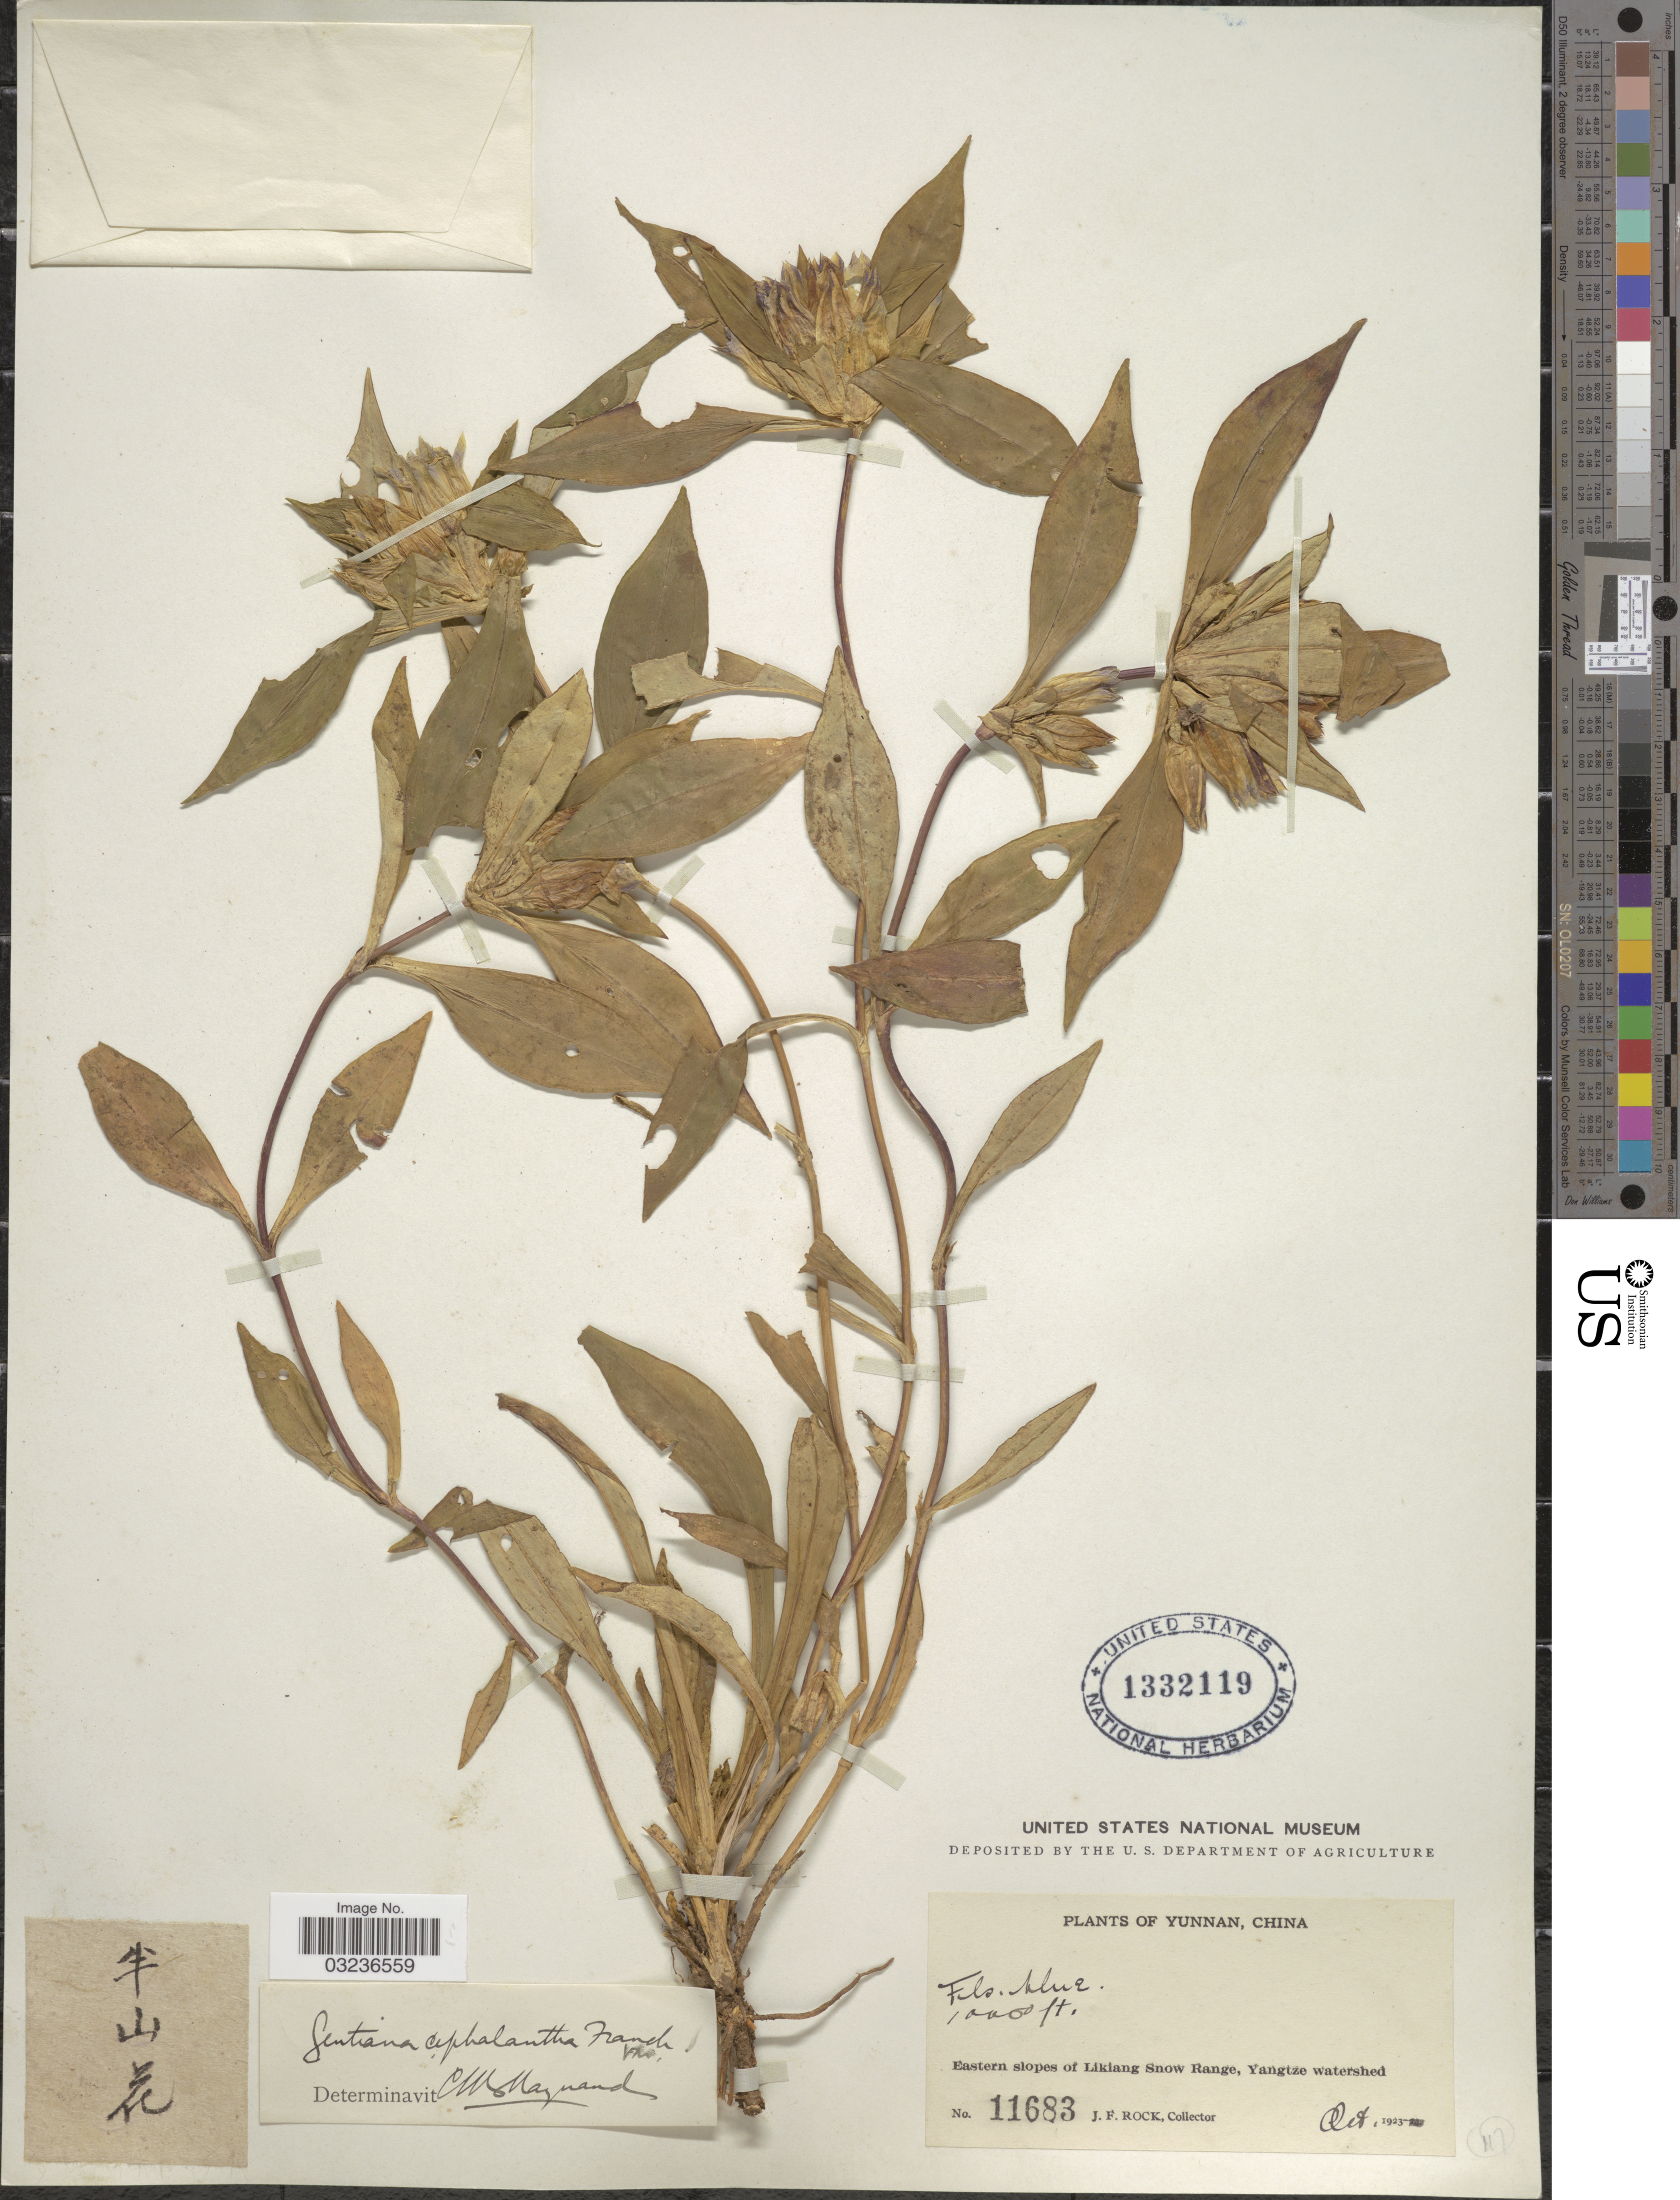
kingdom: Plantae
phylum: Tracheophyta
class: Magnoliopsida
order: Gentianales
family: Gentianaceae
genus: Gentiana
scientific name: Gentiana cephalantha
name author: Franch.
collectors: J. Rock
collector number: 11683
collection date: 1923-10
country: China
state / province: Yunnan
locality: Eastern slopes of Likiang Snow Range, Yangtze watershed.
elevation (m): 3048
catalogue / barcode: US 1332119